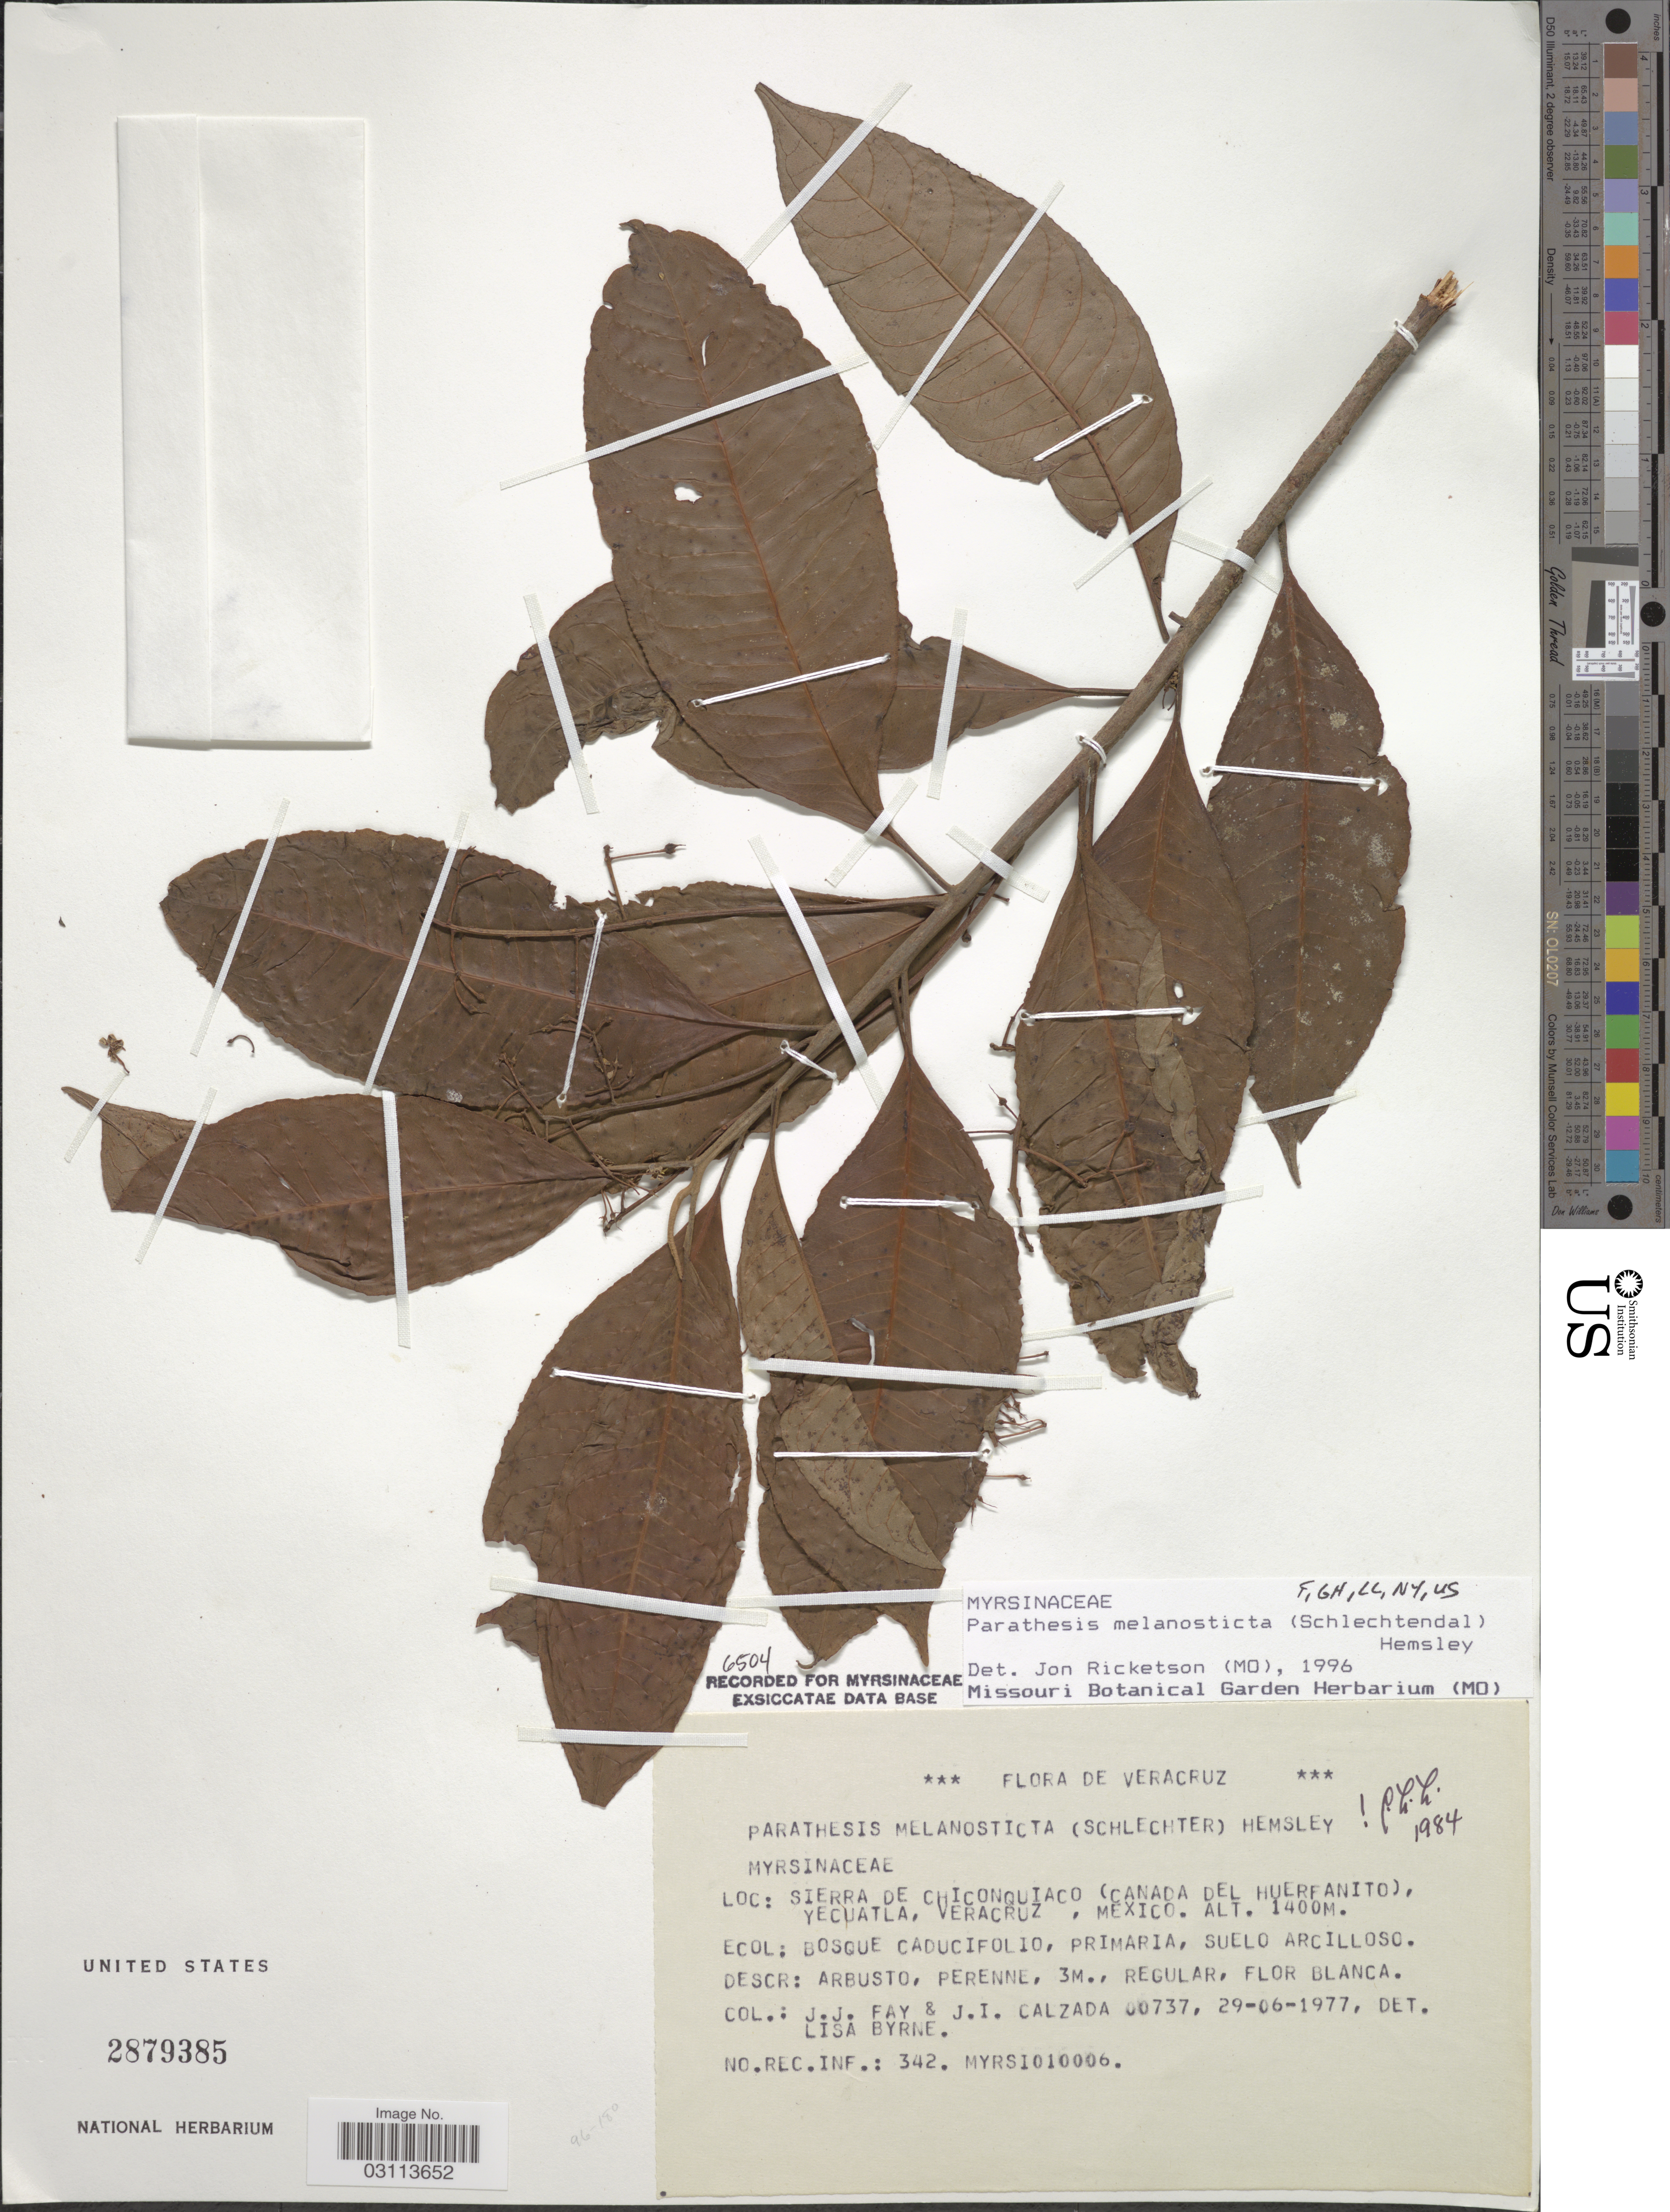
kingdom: Plantae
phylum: Tracheophyta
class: Magnoliopsida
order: Ericales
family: Primulaceae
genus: Parathesis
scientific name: Parathesis melanosticta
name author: (Schltdl.) Hemsl.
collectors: J. Fay & J. I. Calzada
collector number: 00737*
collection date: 1977-06-29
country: Mexico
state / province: Veracruz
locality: Veracruz. Sierra de Chiconquiaco (Canada del Huerfanito), Yecuatla.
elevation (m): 1400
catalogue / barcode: US 2879385